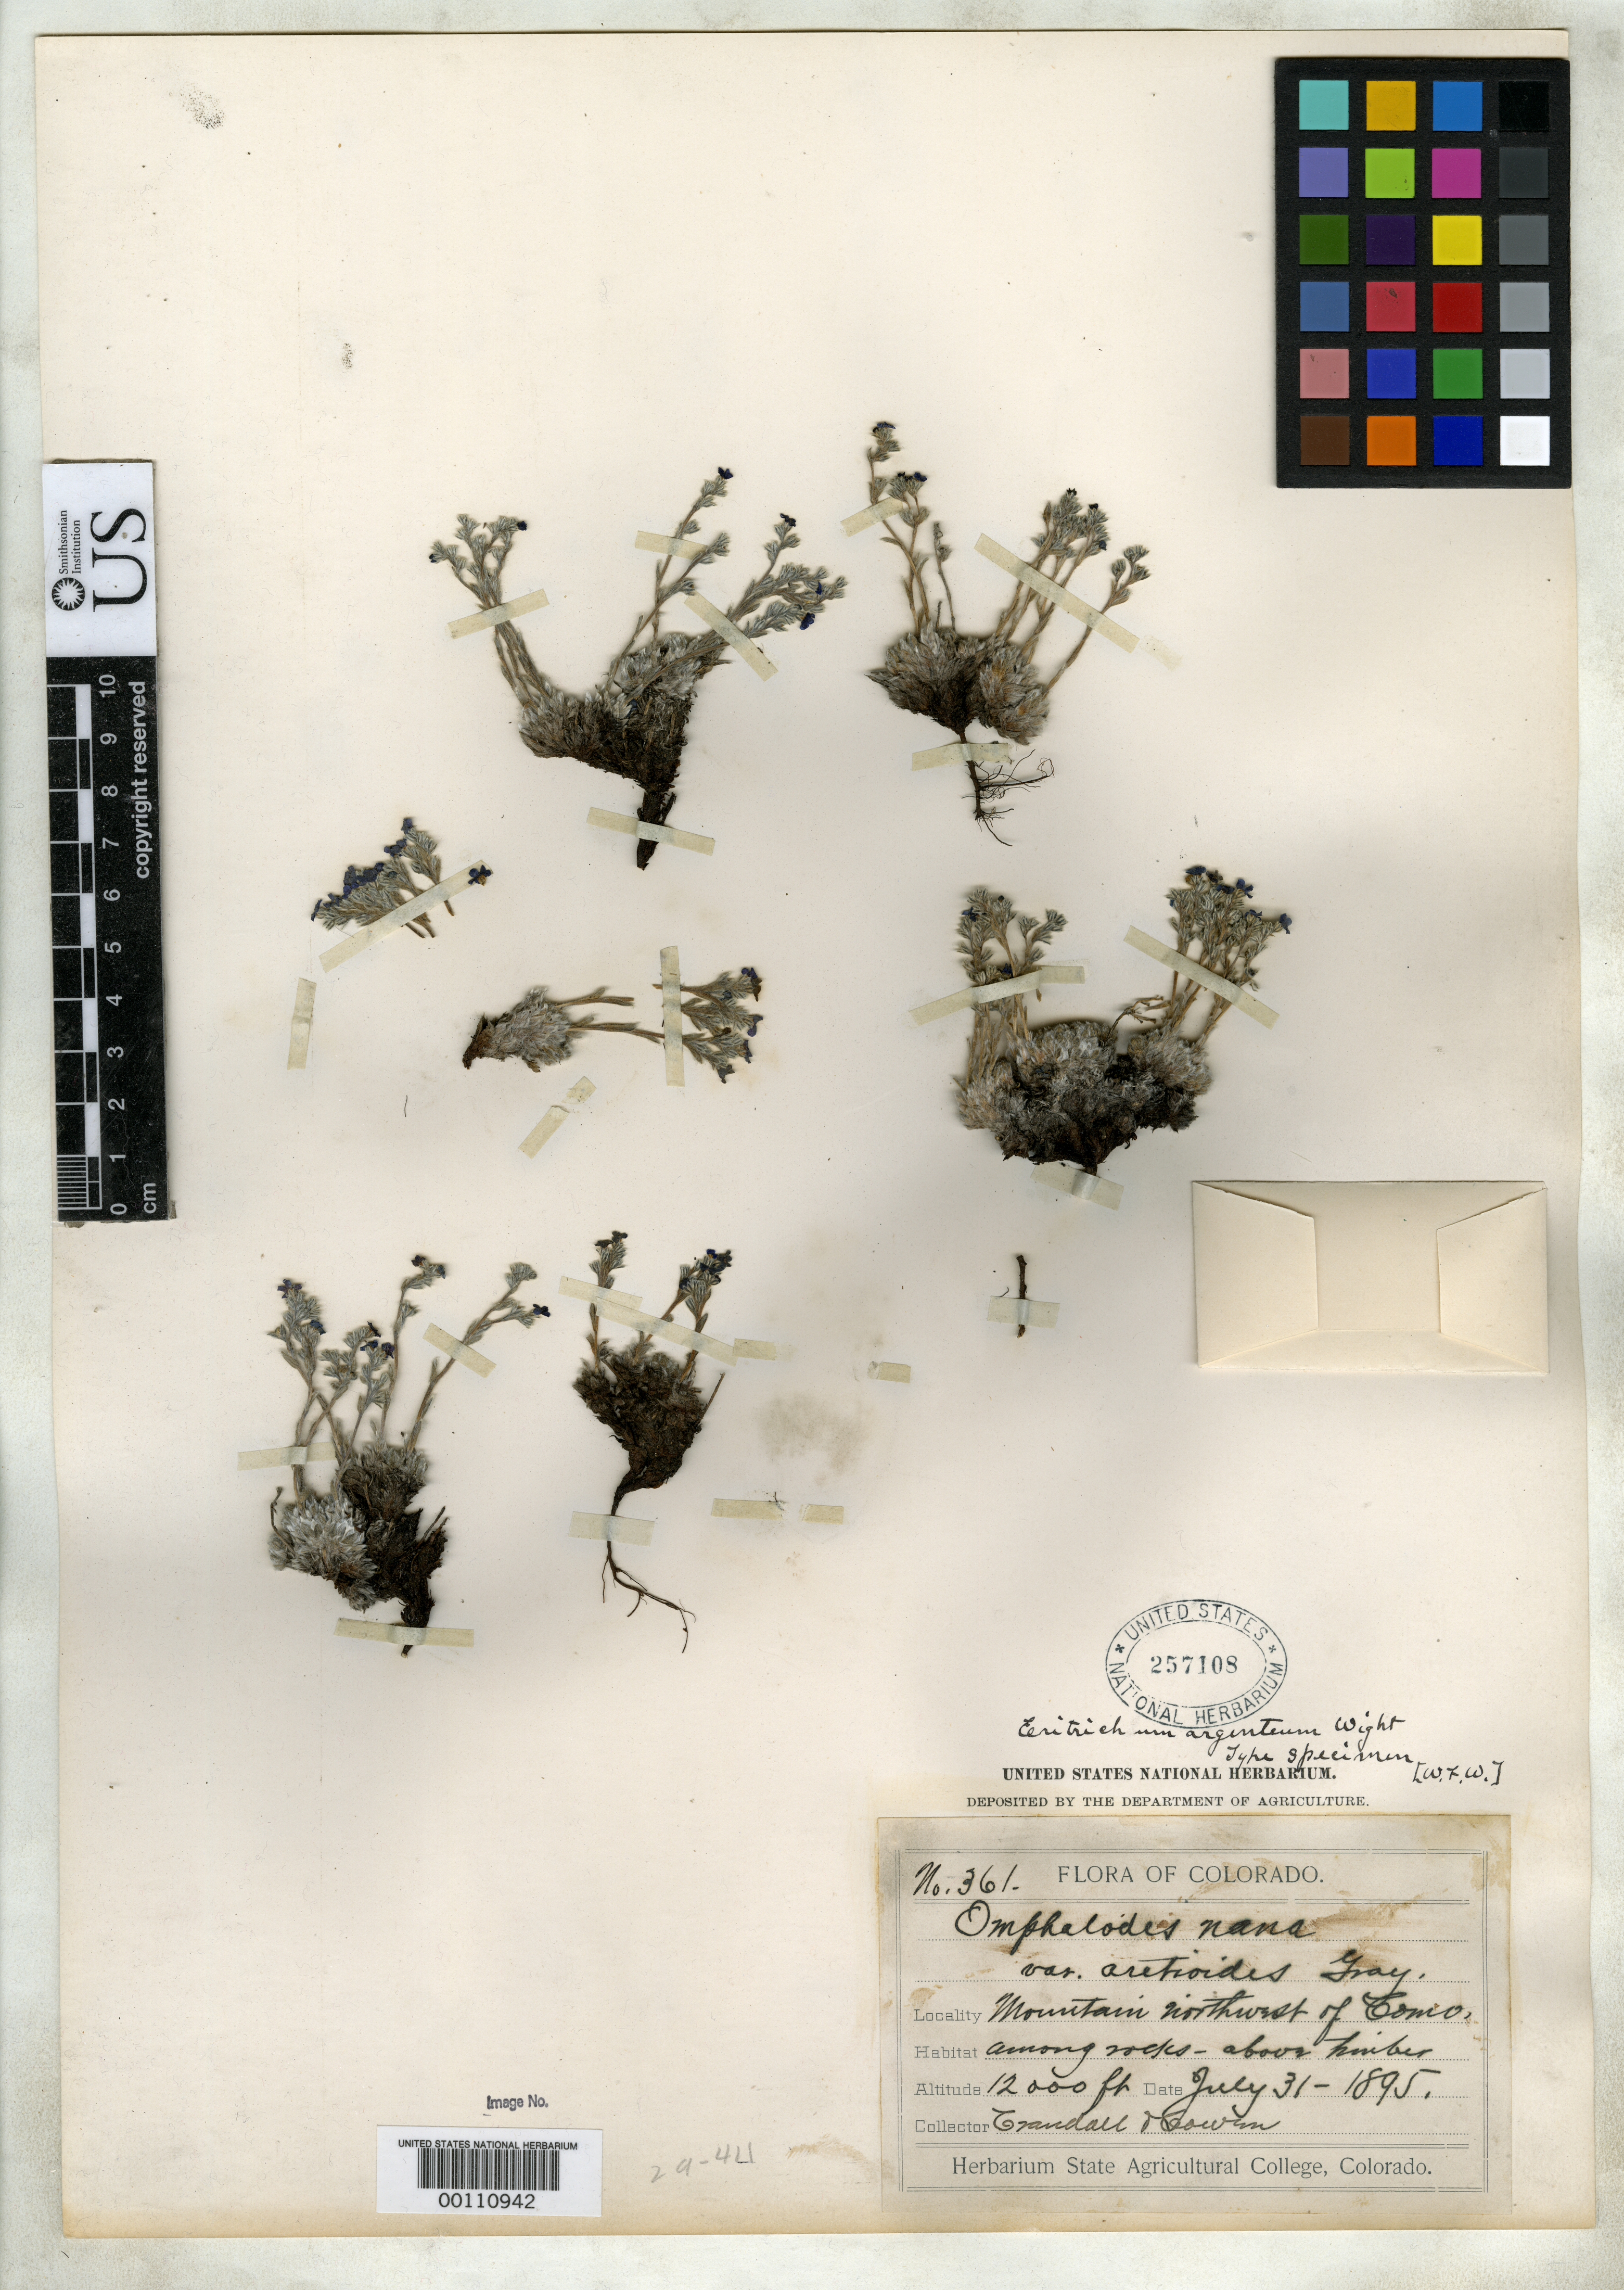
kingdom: Plantae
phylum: Tracheophyta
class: Magnoliopsida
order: Boraginales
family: Boraginaceae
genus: Eritrichium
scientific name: Eritrichium argenteum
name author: W. Wight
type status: Holotype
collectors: C. Crandall & J. H. Cowen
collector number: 361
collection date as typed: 31 Jul 1895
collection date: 1895-07-31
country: United States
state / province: Colorado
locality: Mountains NW of Como.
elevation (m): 3658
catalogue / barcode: US 257108